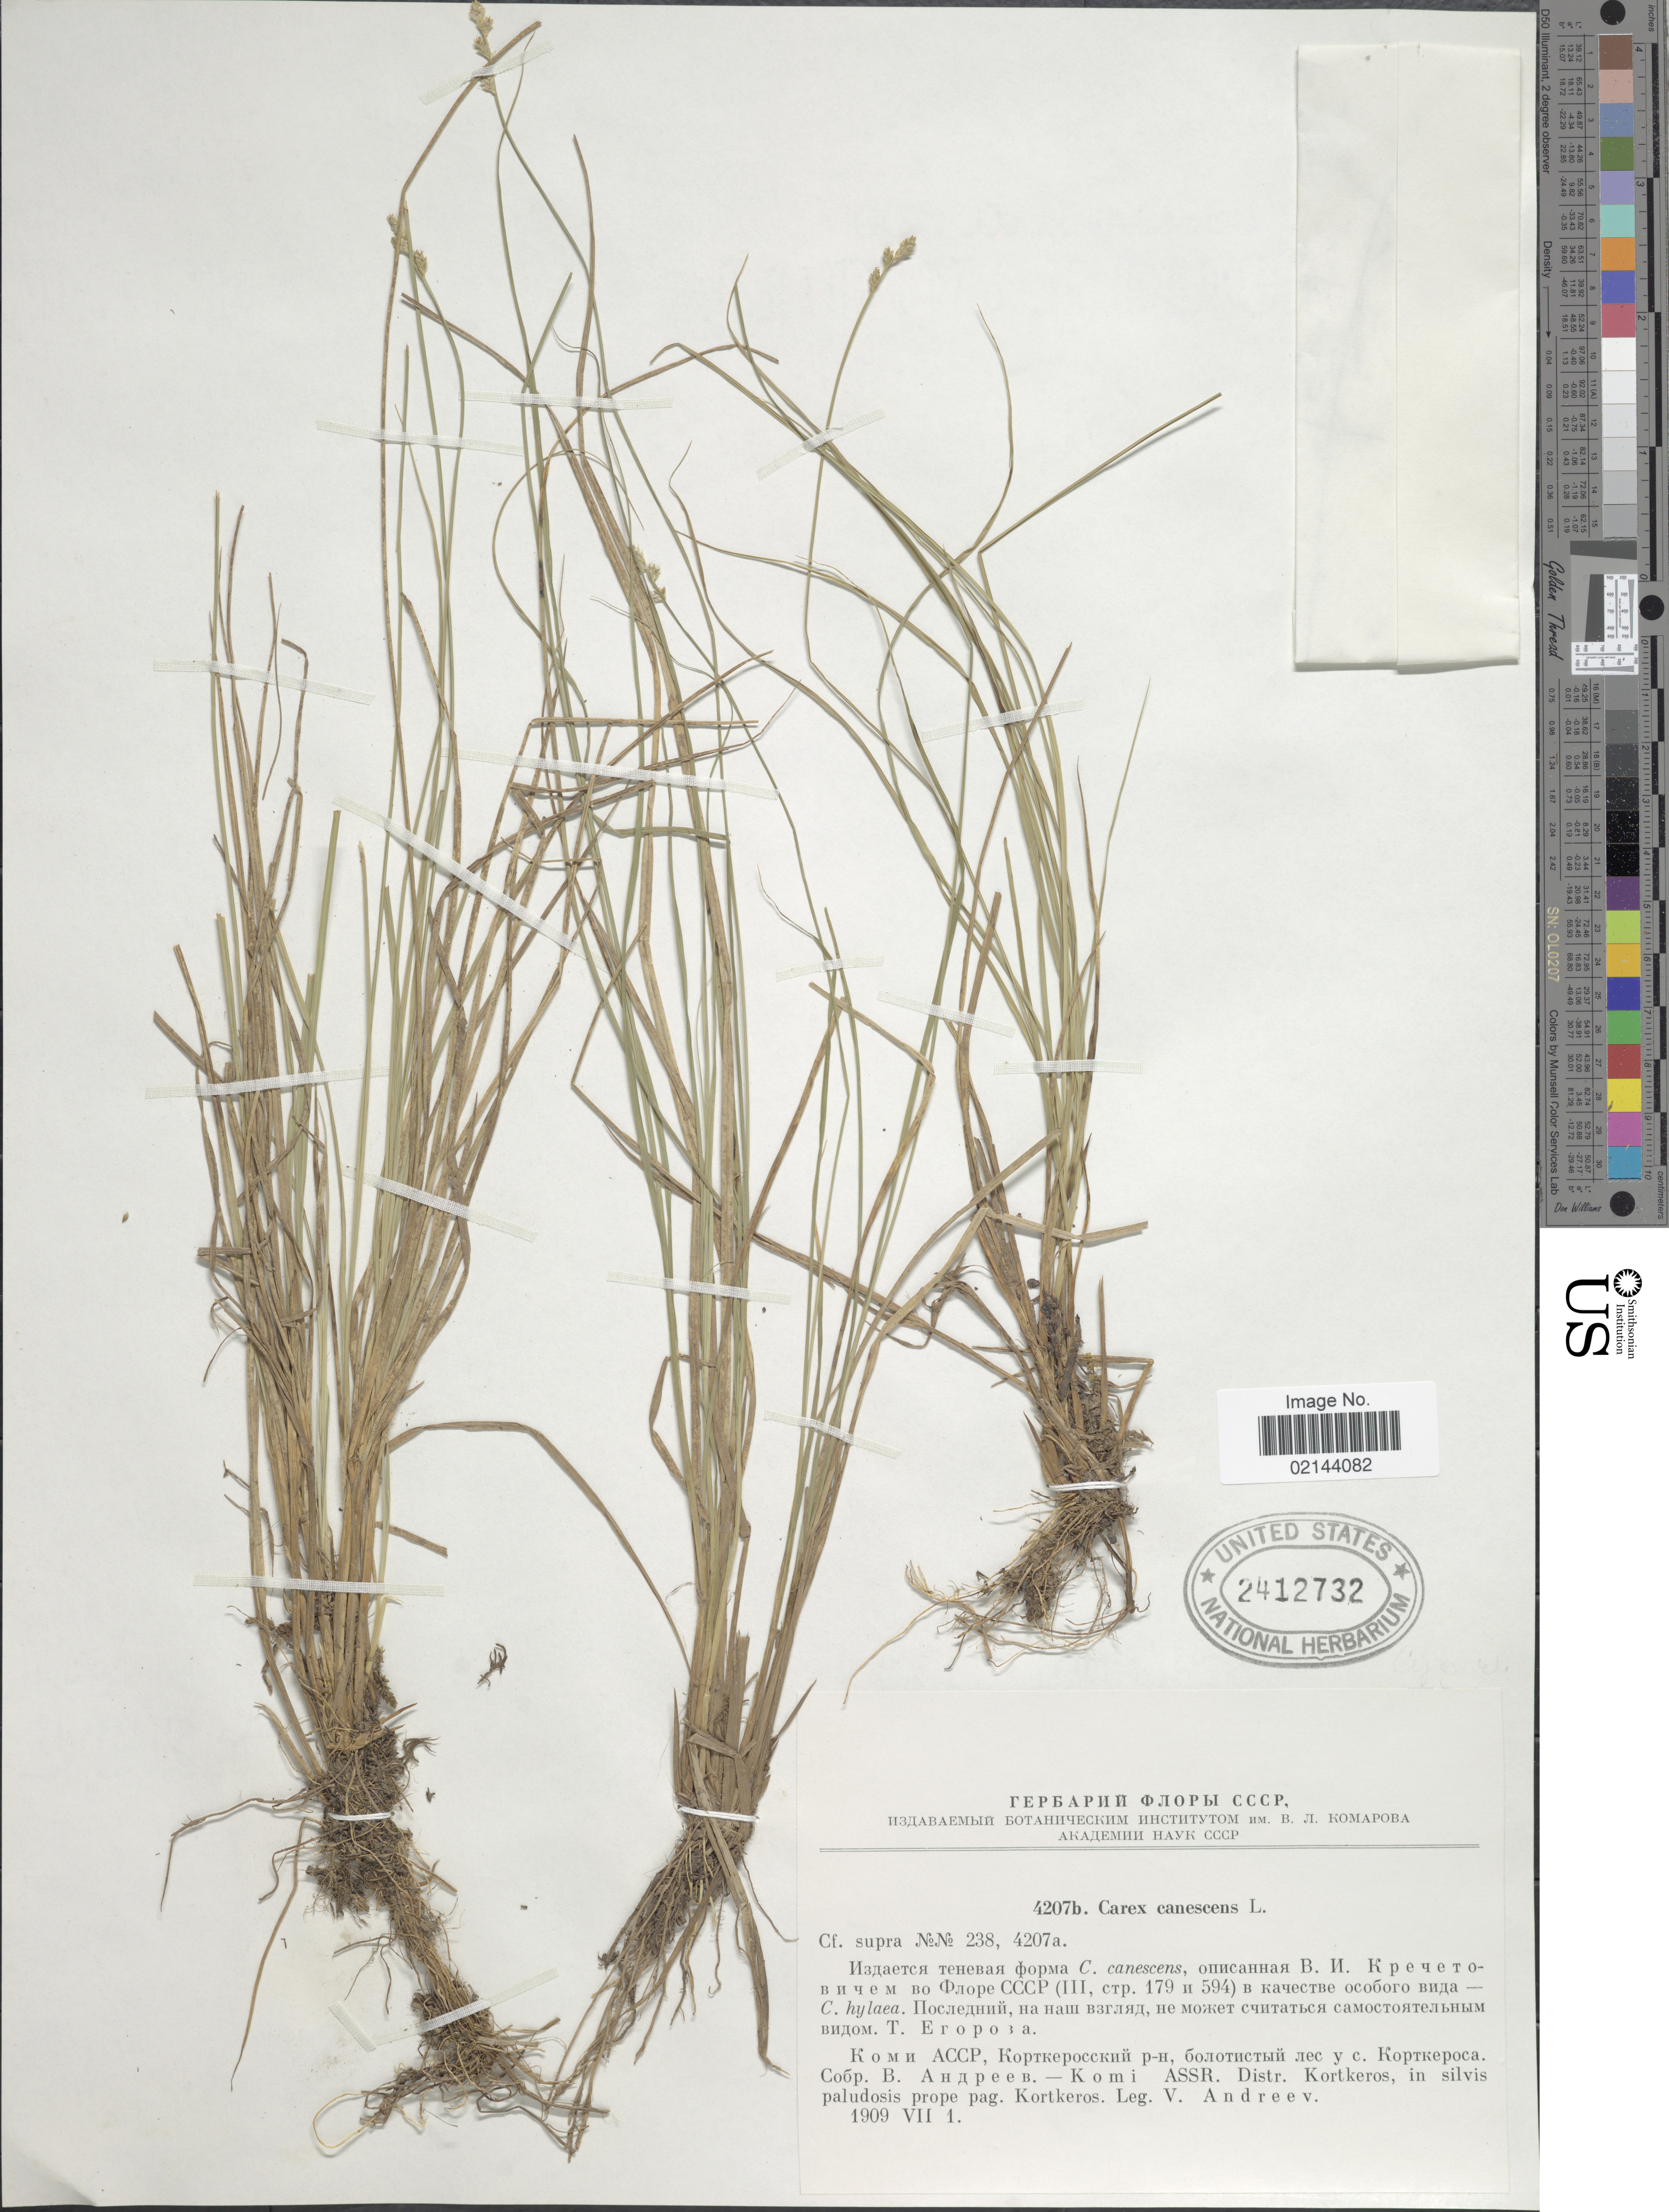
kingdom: Plantae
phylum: Tracheophyta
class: Liliopsida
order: Poales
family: Cyperaceae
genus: Carex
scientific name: Carex canescens var. canescens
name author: L.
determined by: Strong, Mark T., (BOT), Smithsonian Institution - National Museum of Natural History (UNITED STATES)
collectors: V. Andreev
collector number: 238/4207a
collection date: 1909-07-01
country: Russian Federation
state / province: Komi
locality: ASSR. Distr. Kortkeros, in silvis paludosis prope pag. Kortkeros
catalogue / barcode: US 2412732